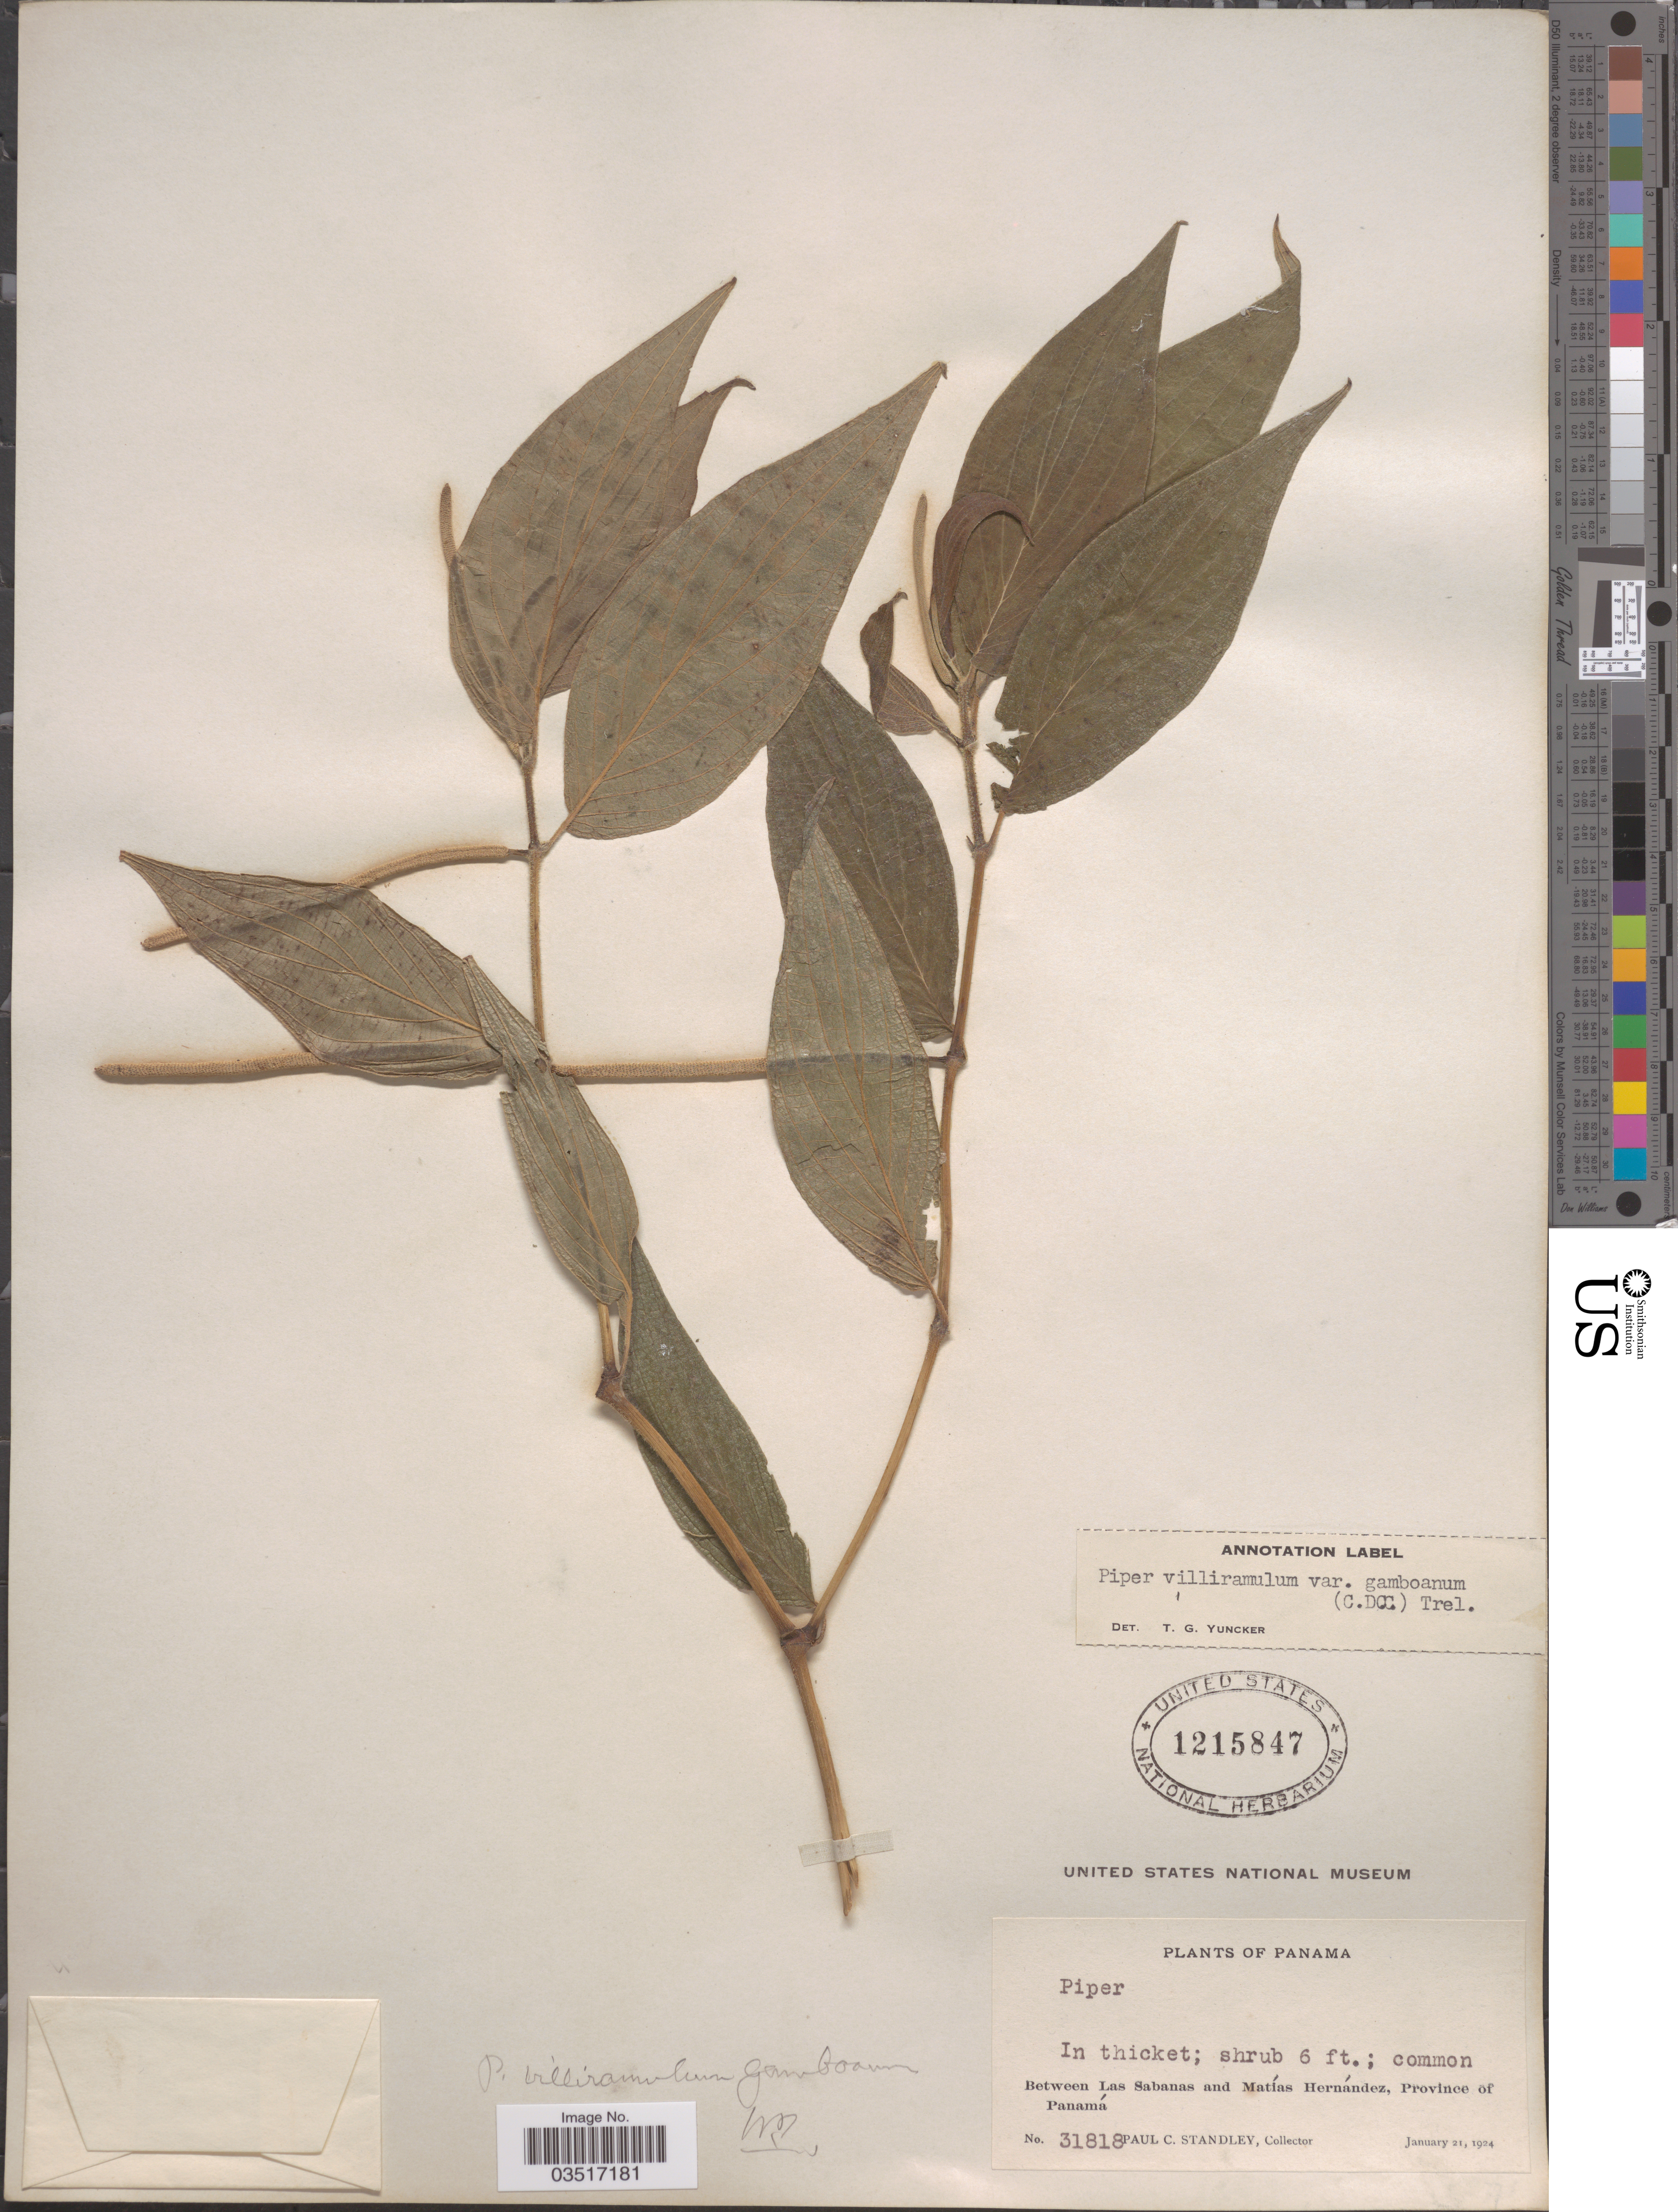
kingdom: Plantae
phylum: Tracheophyta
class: Magnoliopsida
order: Piperales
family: Piperaceae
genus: Piper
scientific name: Piper villiramulum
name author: C. DC.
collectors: P. C. Standley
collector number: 31818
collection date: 1924-01-21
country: Panama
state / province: Panamá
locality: Between Las Sabanas and Matías Hernández.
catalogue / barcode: US 1215847